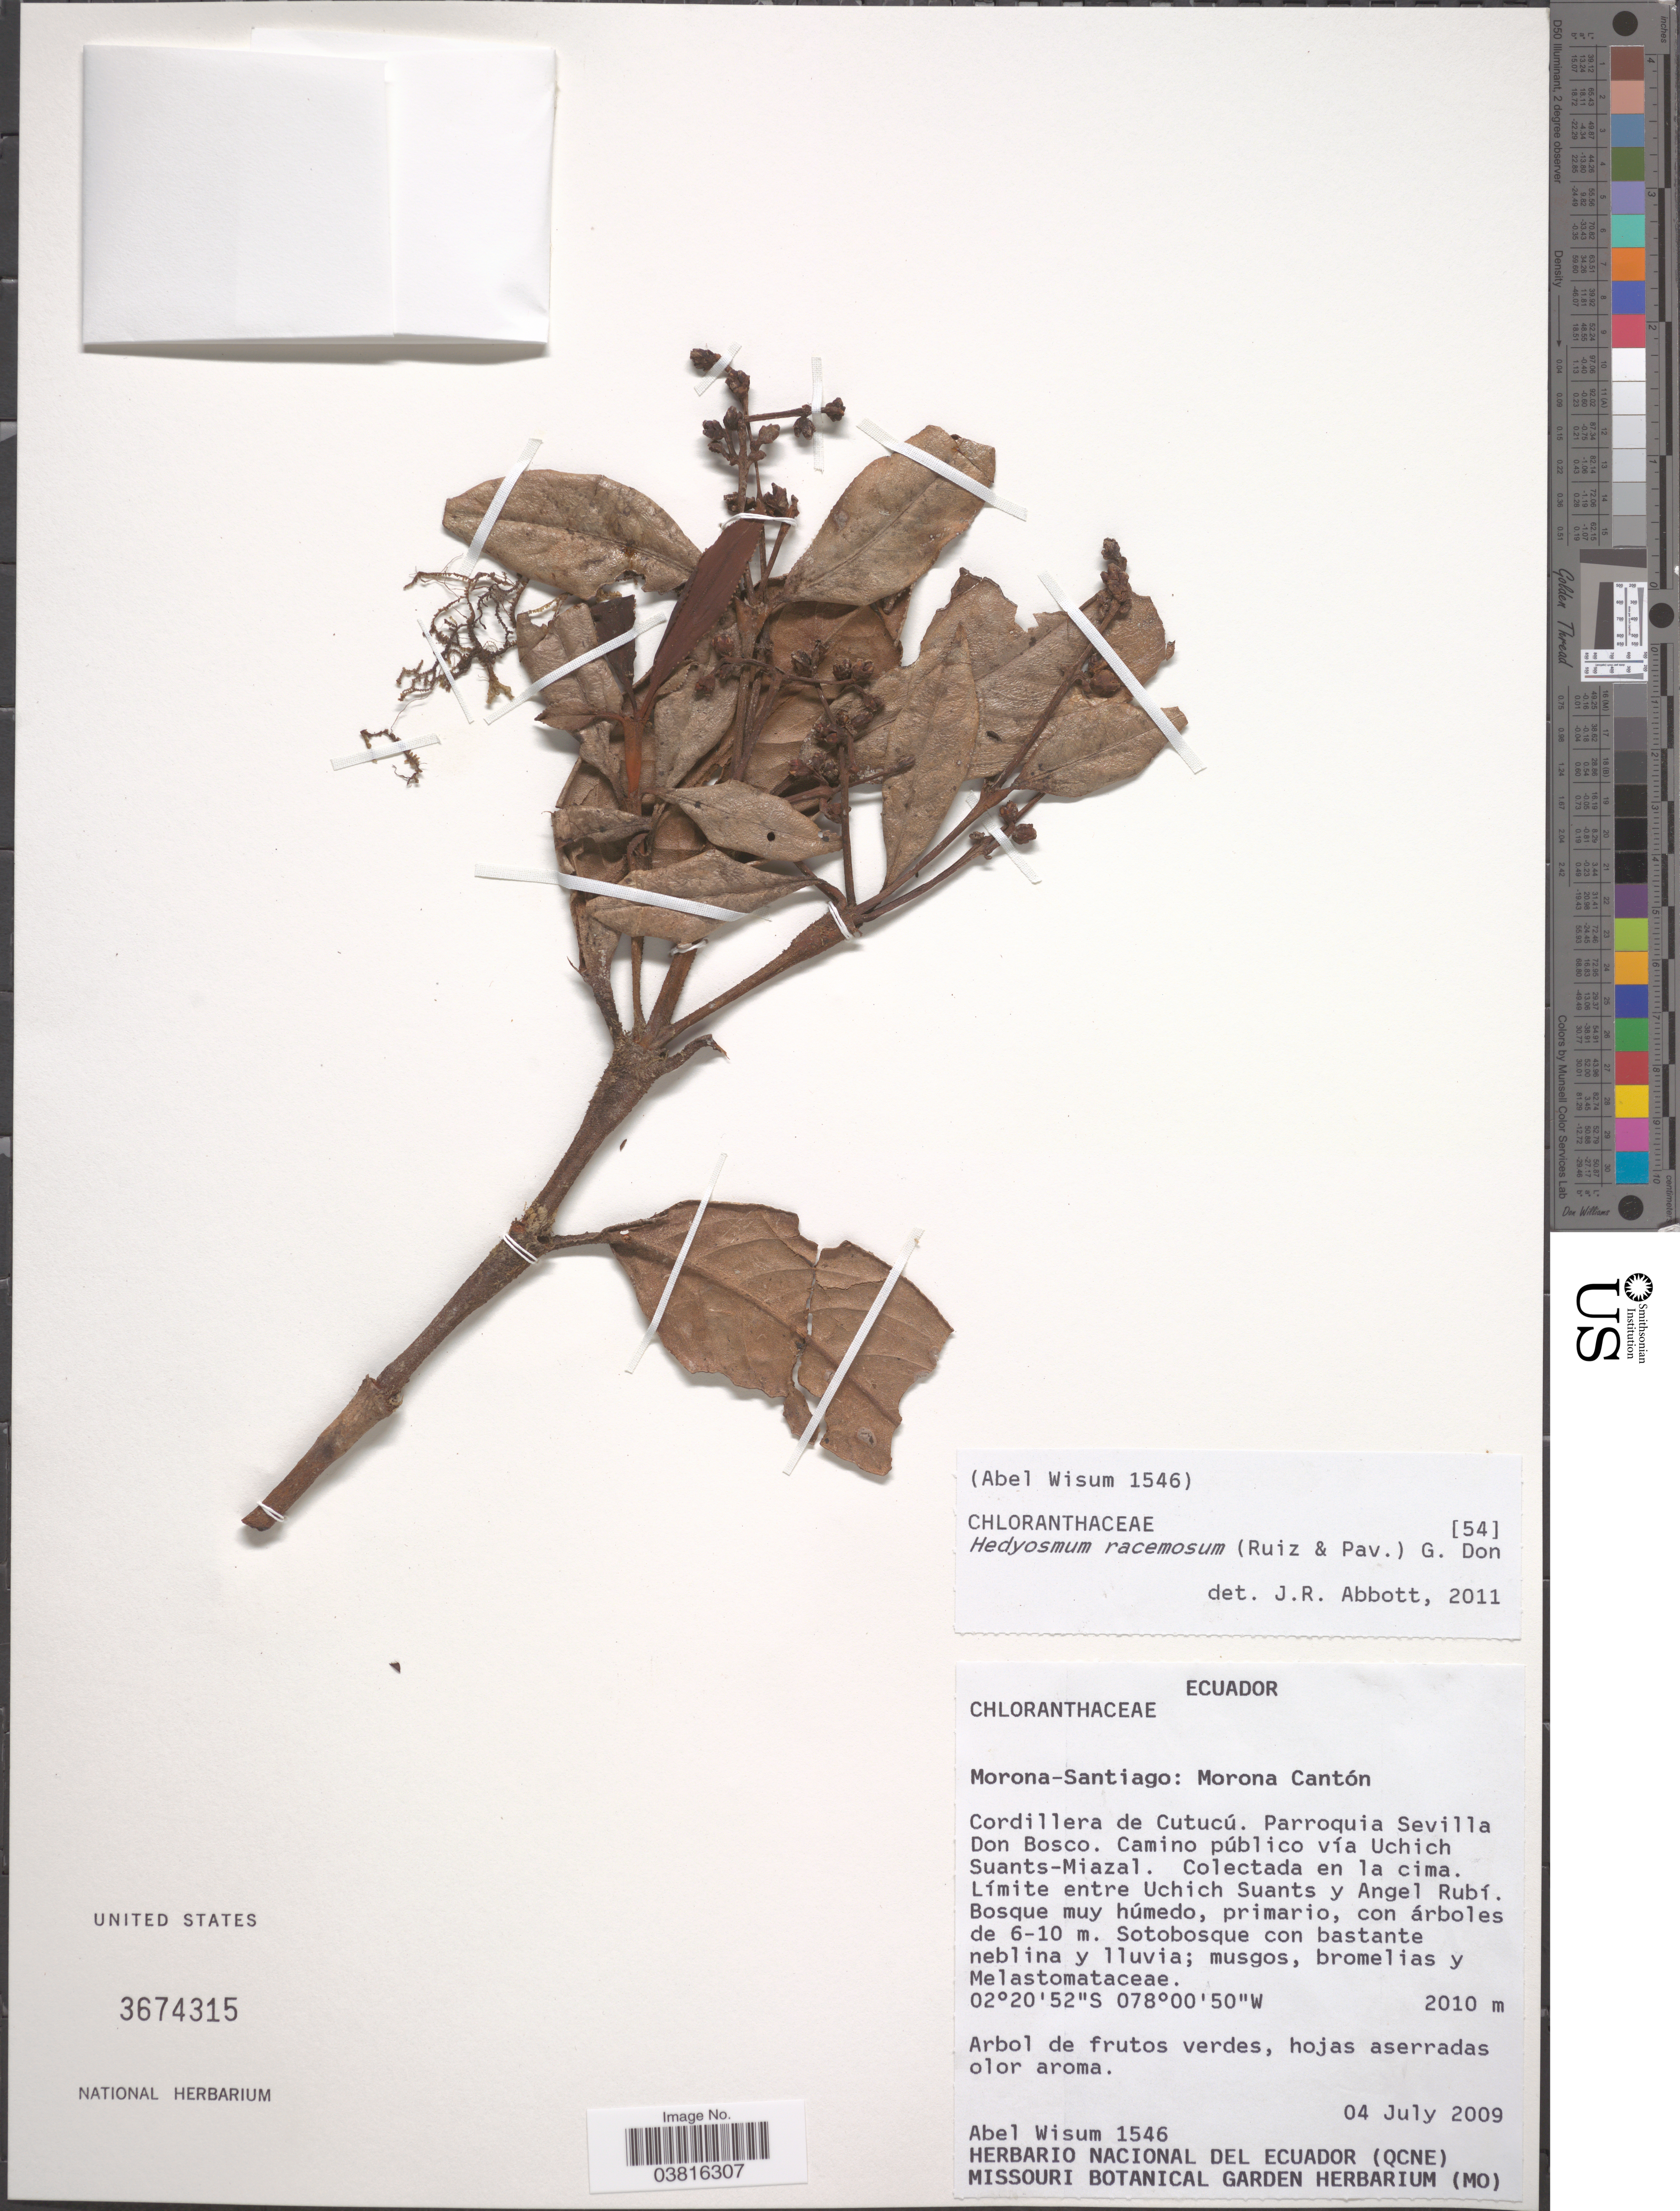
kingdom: Plantae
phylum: Tracheophyta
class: Magnoliopsida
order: Chloranthales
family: Chloranthaceae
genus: Hedyosmum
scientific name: Hedyosmum racemosum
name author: (Ruiz & Pav.) G. Don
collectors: A. Wisum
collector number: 1546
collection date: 2009-07-04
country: Ecuador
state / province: Morona-Santiago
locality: Morona Cantón. Cordillera de Cutucú. Parroquia Sevilla Don Bosco. Camino público vía Uchich Suants-Miazal. Límite entre Uchich Suants y Angel Rubí.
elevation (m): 2010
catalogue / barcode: US 3674315